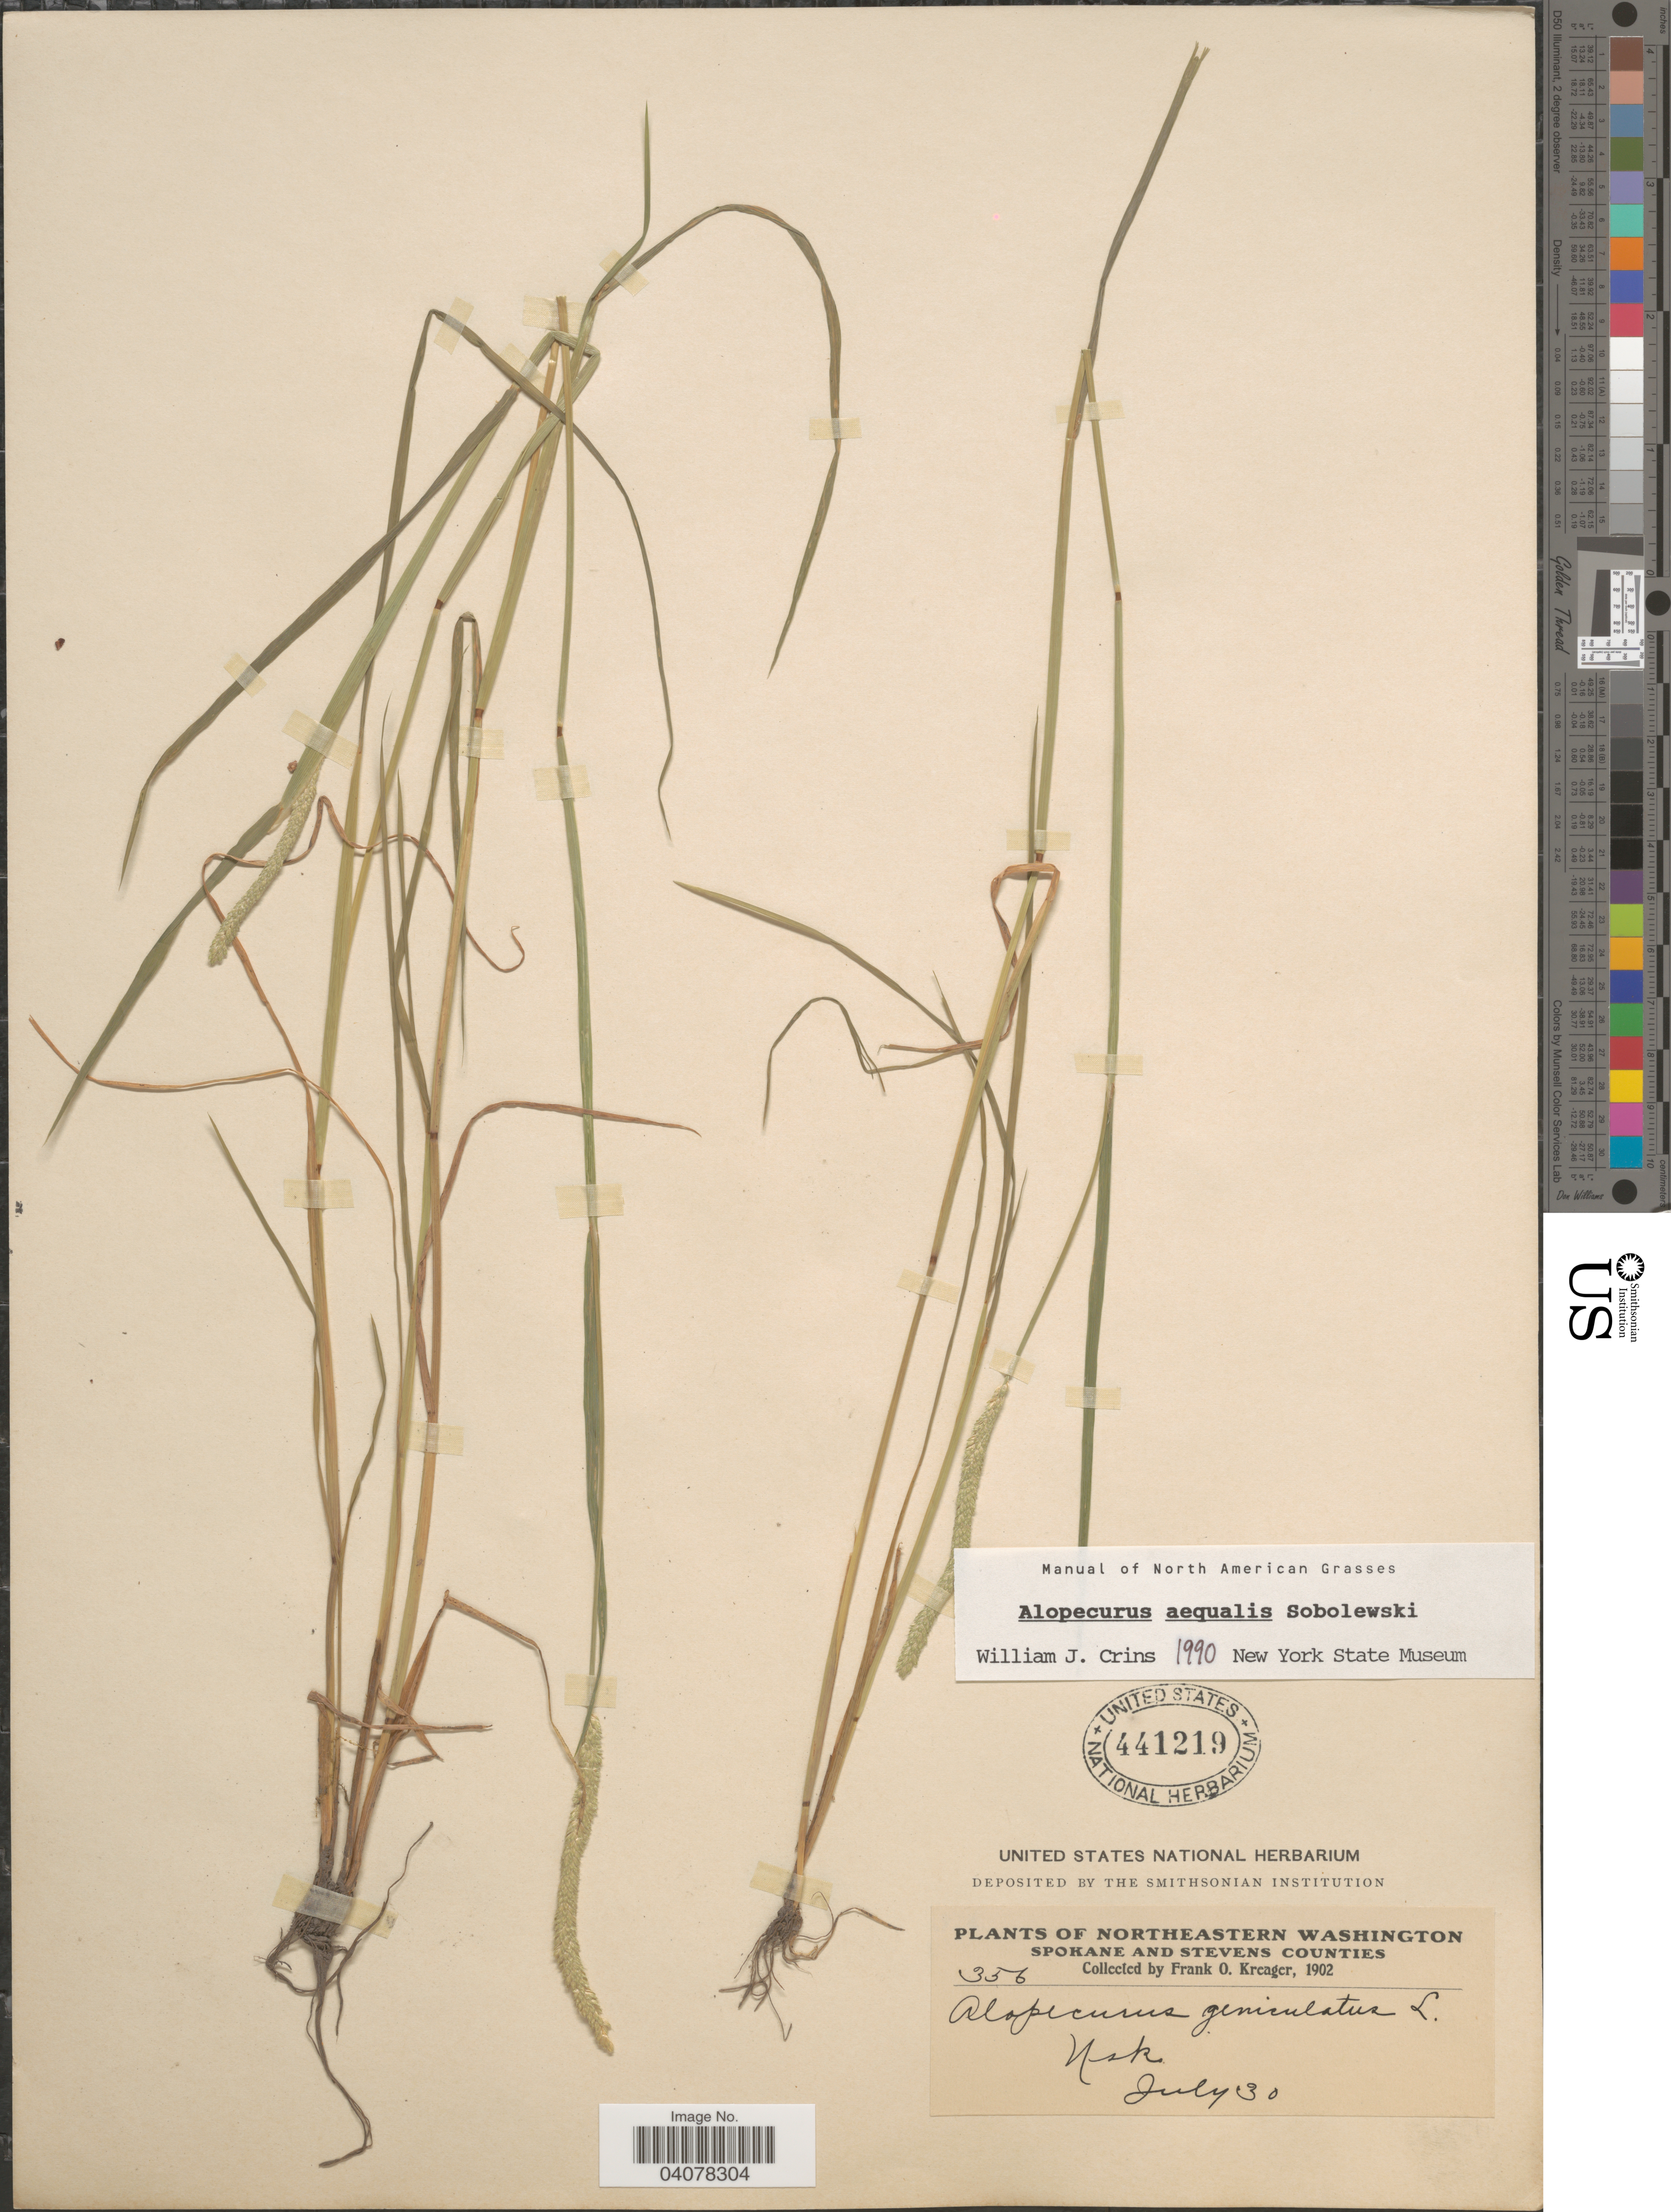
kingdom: Plantae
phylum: Tracheophyta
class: Liliopsida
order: Poales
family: Poaceae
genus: Alopecurus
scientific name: Alopecurus aequalis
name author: Sobol.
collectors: F. Kreager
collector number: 356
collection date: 1902-07-30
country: United States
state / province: Washington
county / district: Spokane / Stevens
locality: Northeastern Washington. Spokane and Stevens Counties. Usk.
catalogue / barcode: US 441219